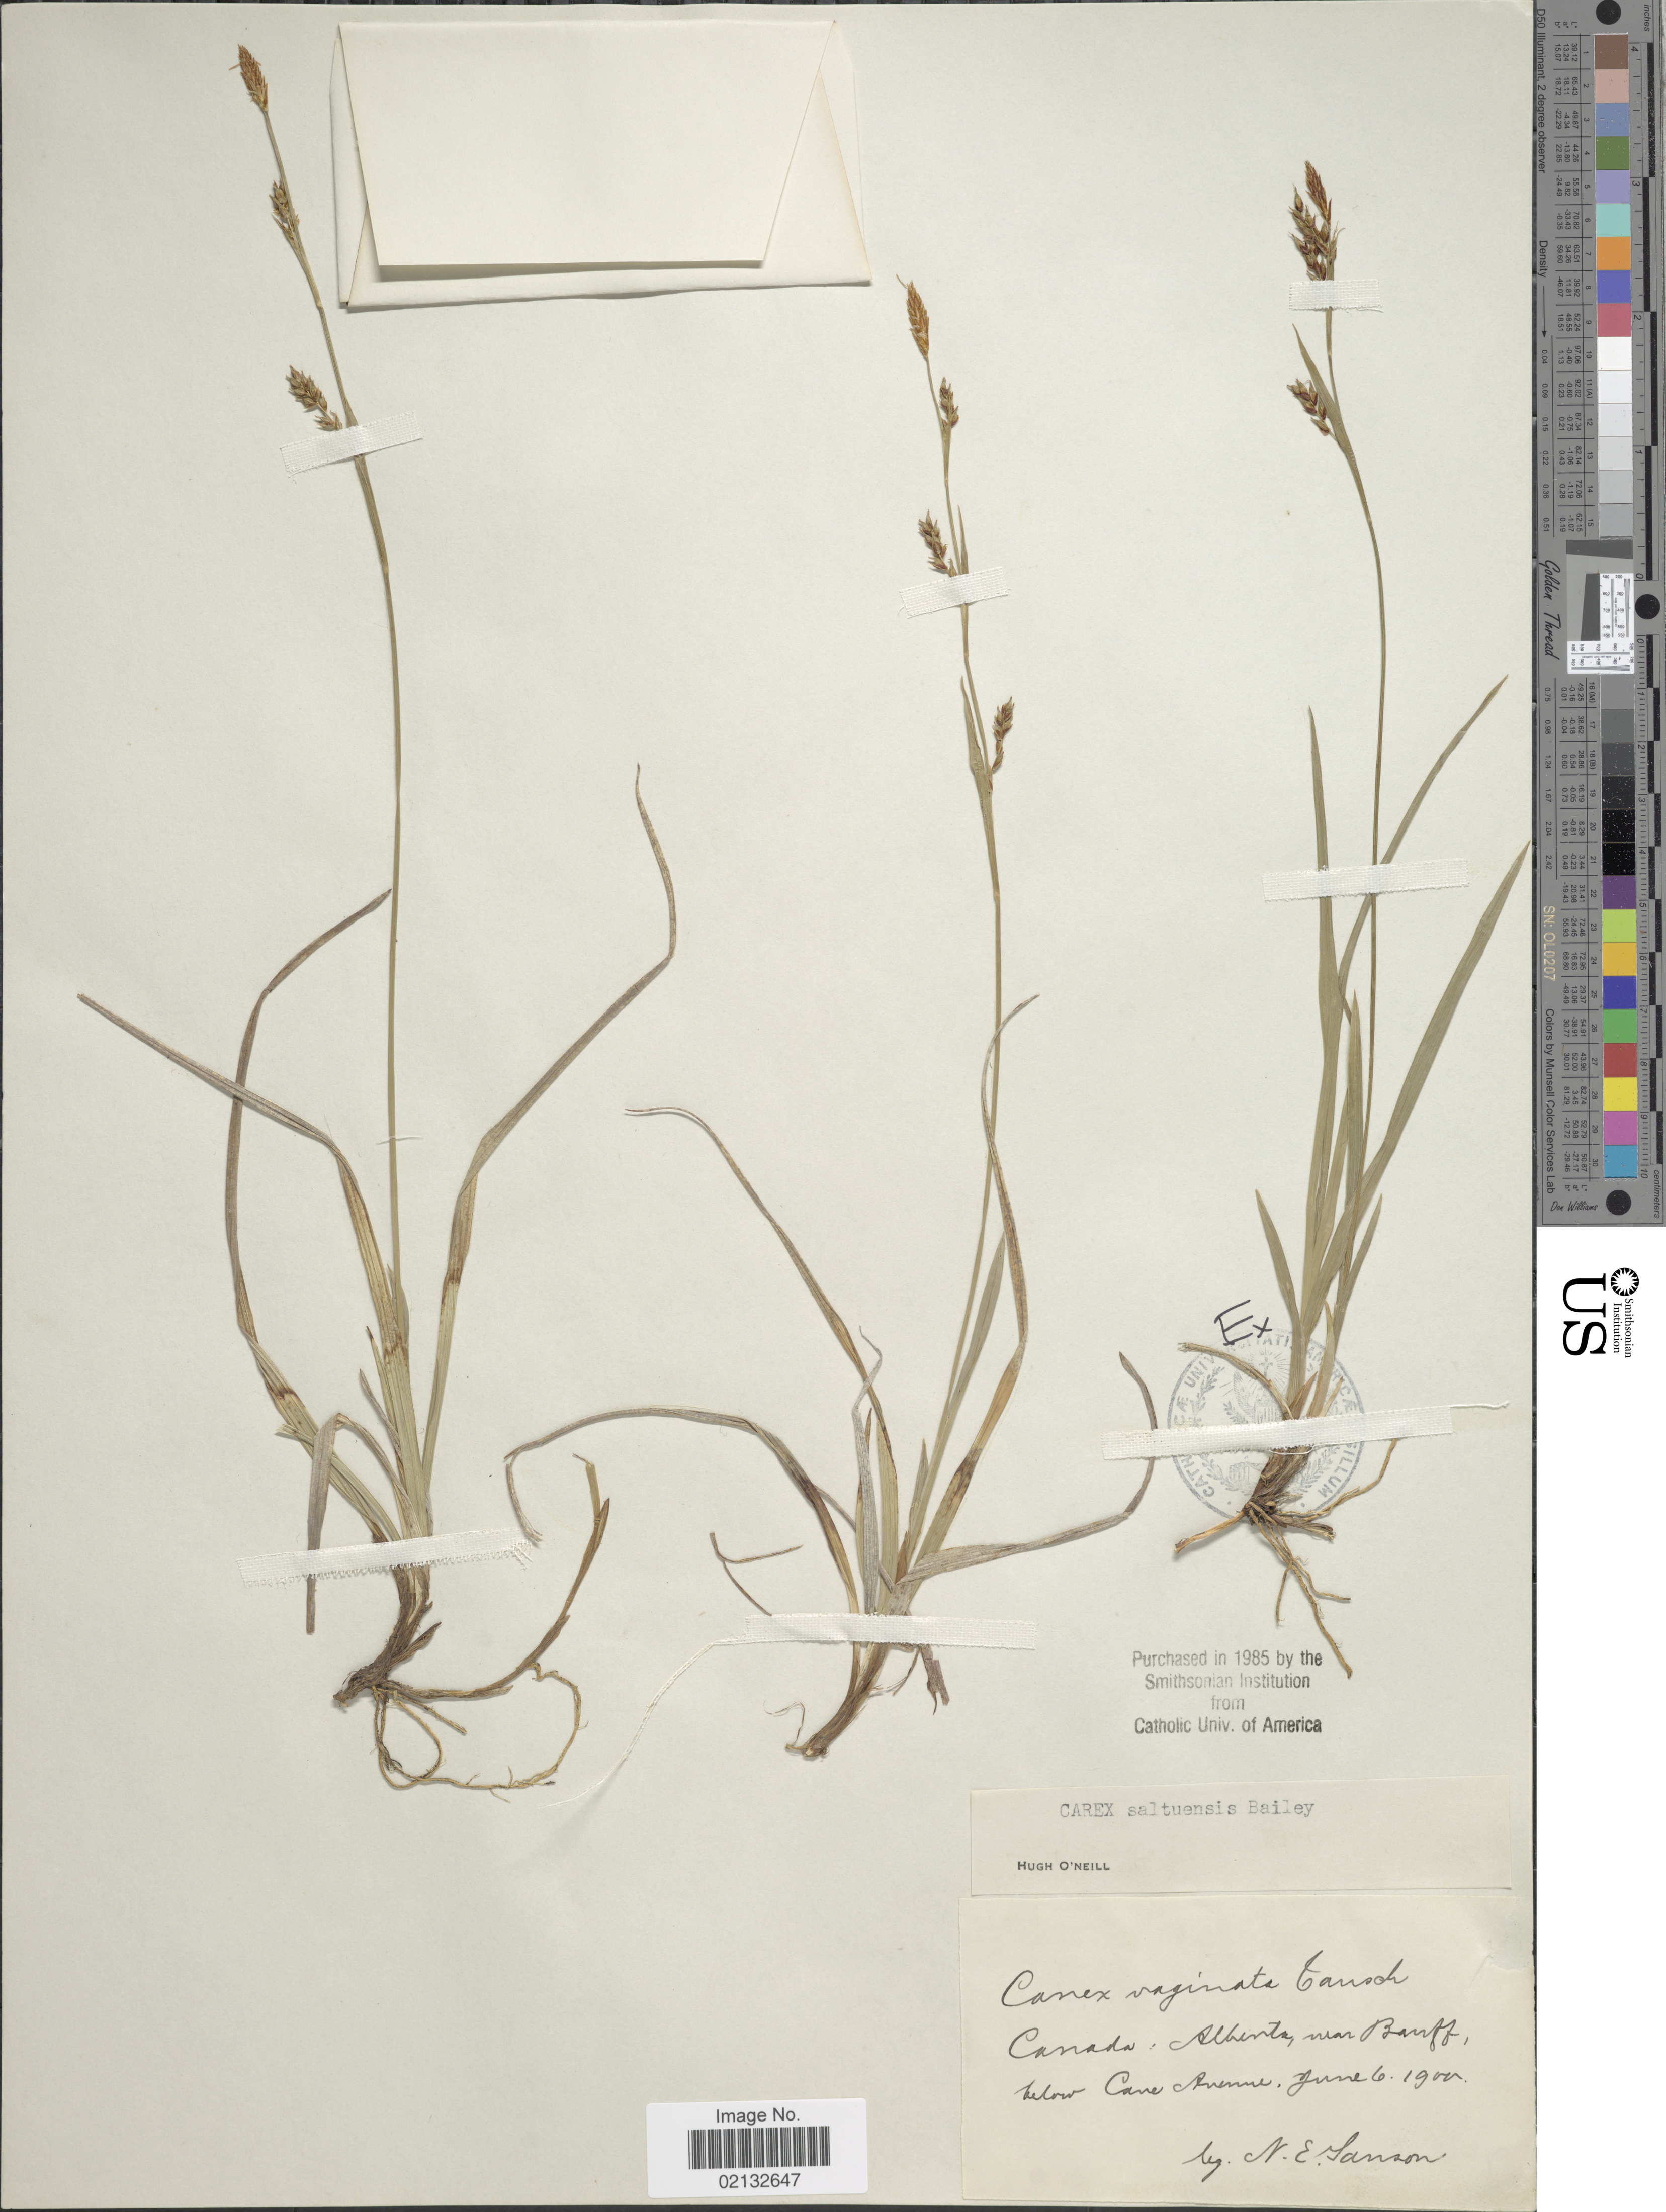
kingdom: Plantae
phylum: Tracheophyta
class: Liliopsida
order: Poales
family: Cyperaceae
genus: Carex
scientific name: Carex vaginata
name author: Tausch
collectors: N. Sanson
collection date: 1900-06-06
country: Canada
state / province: Alberta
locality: Near Banff, below Cave Avenue